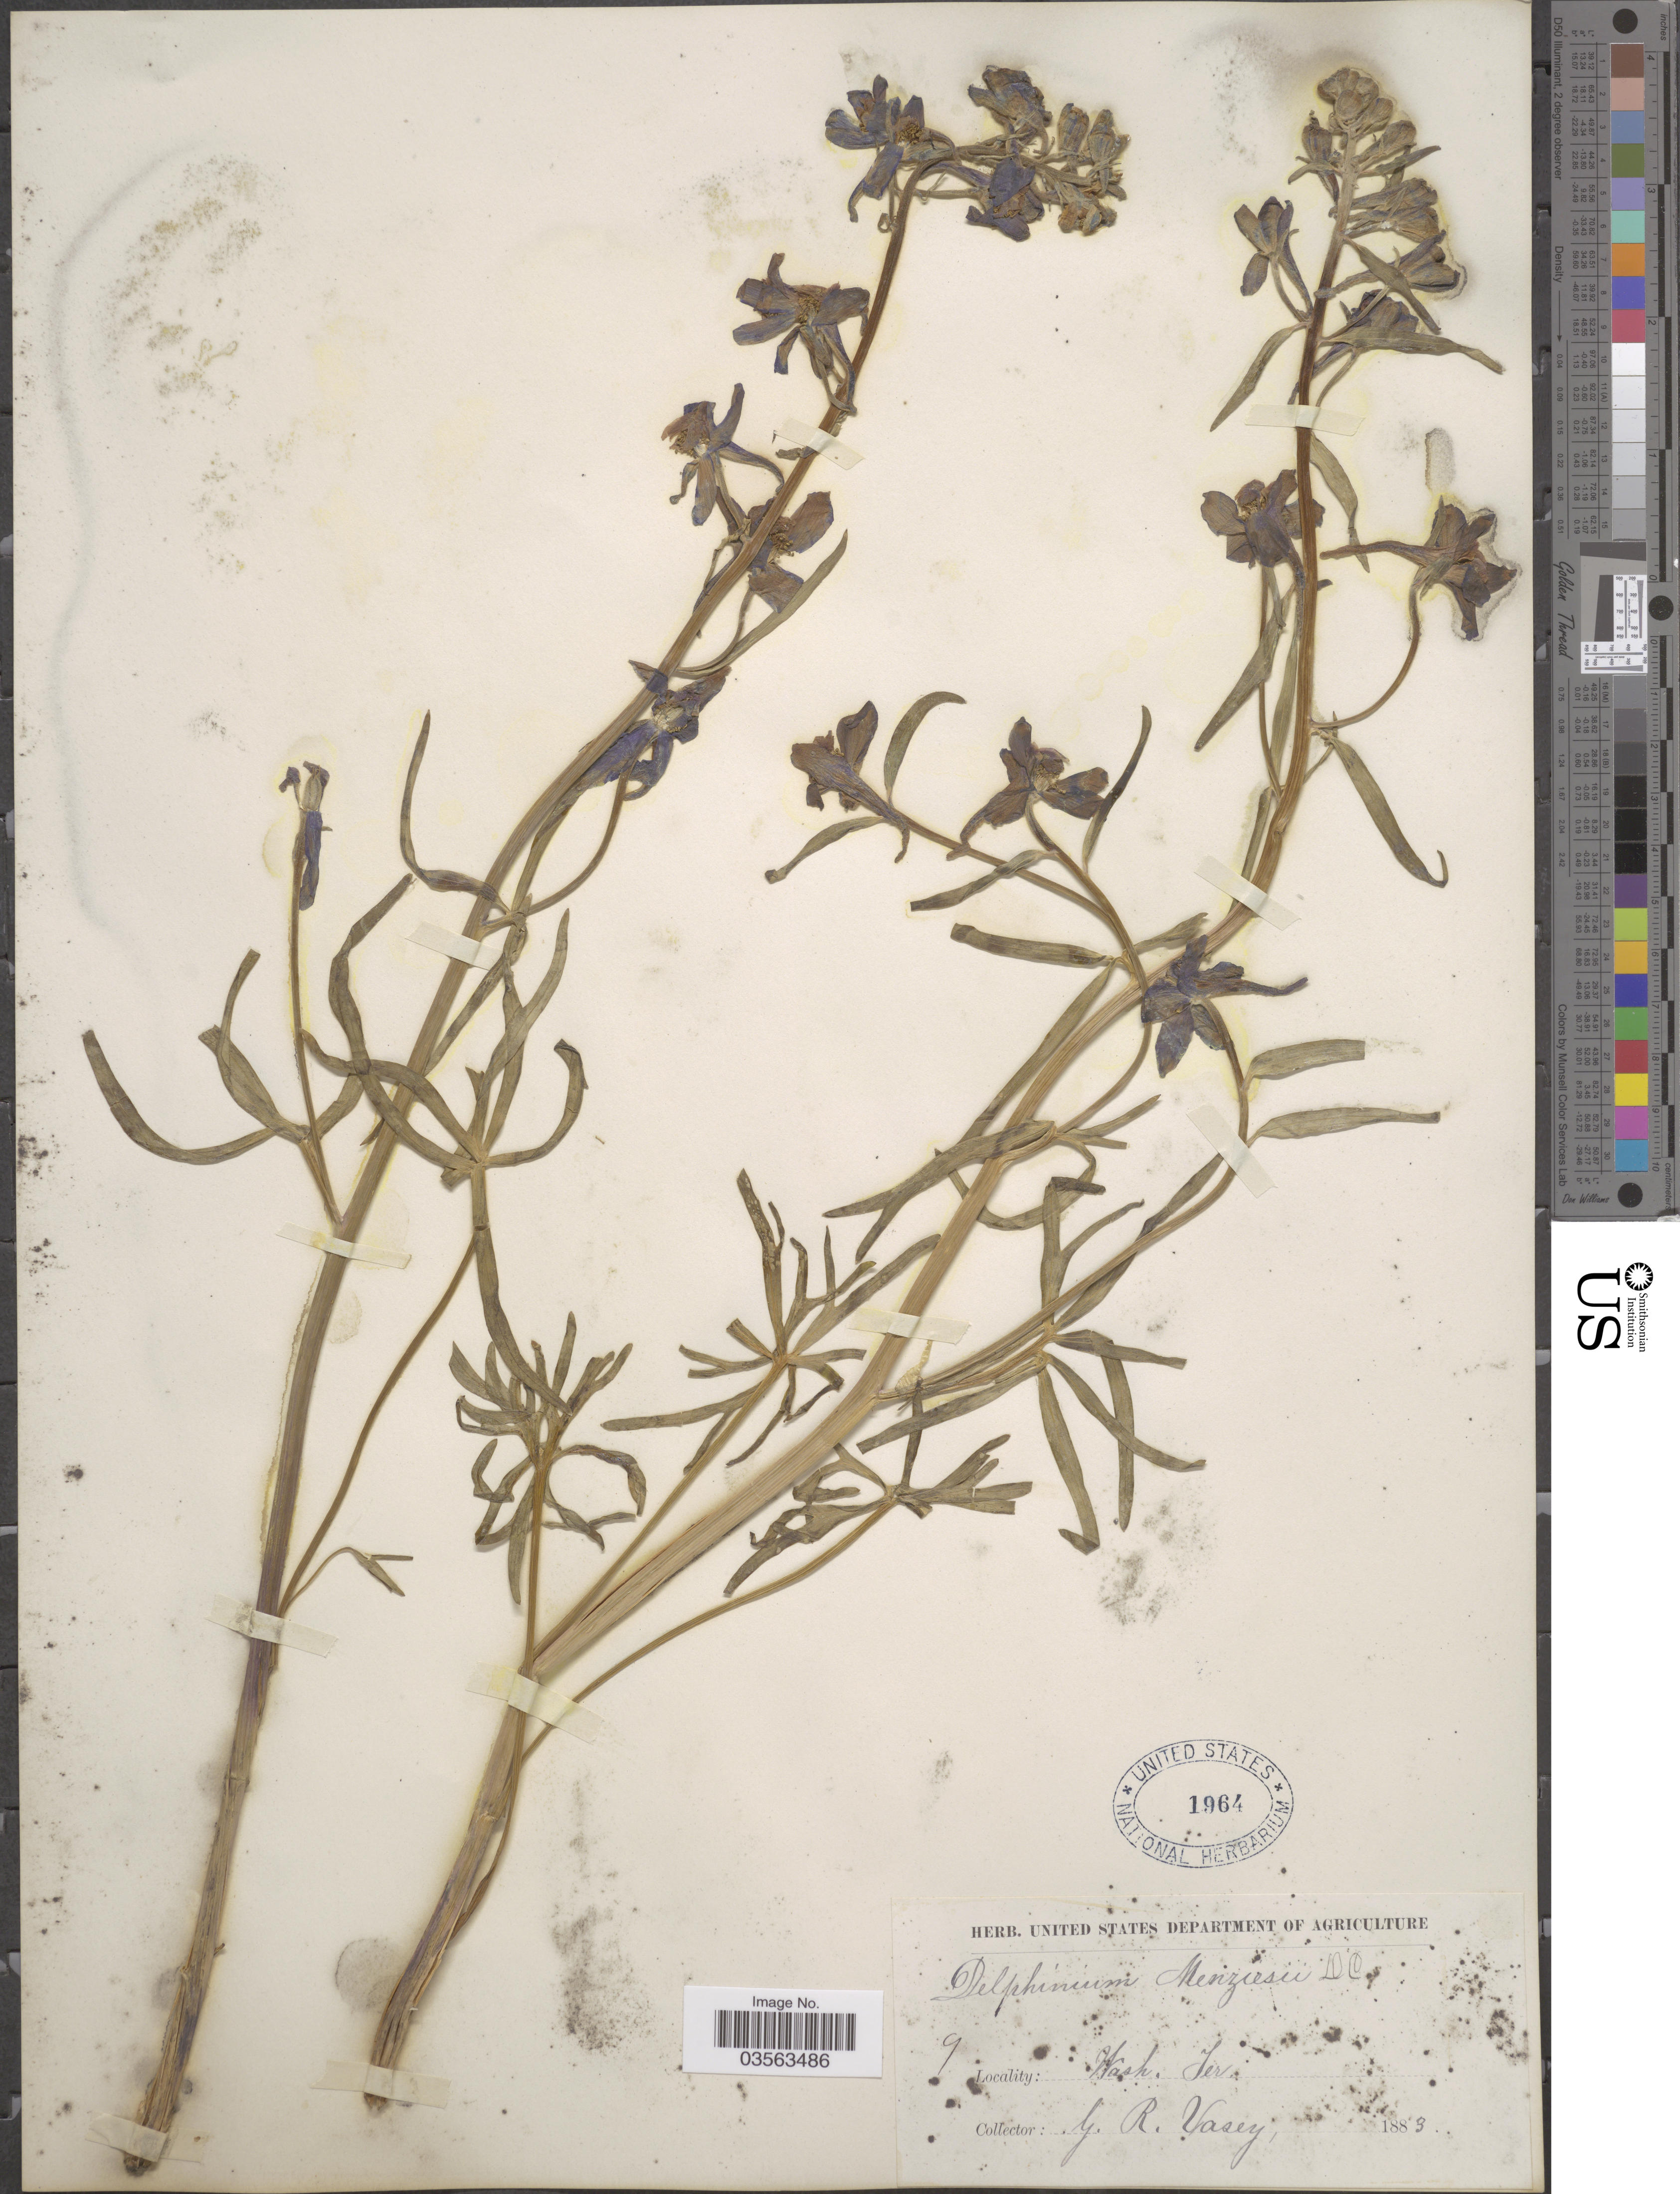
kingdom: Plantae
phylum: Tracheophyta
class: Magnoliopsida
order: Ranunculales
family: Ranunculaceae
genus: Delphinium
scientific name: Delphinium menziesii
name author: DC.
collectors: G. R. Vasey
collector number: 9*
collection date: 1883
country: United States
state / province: Washington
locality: Wash. Ter.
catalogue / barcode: US 1964